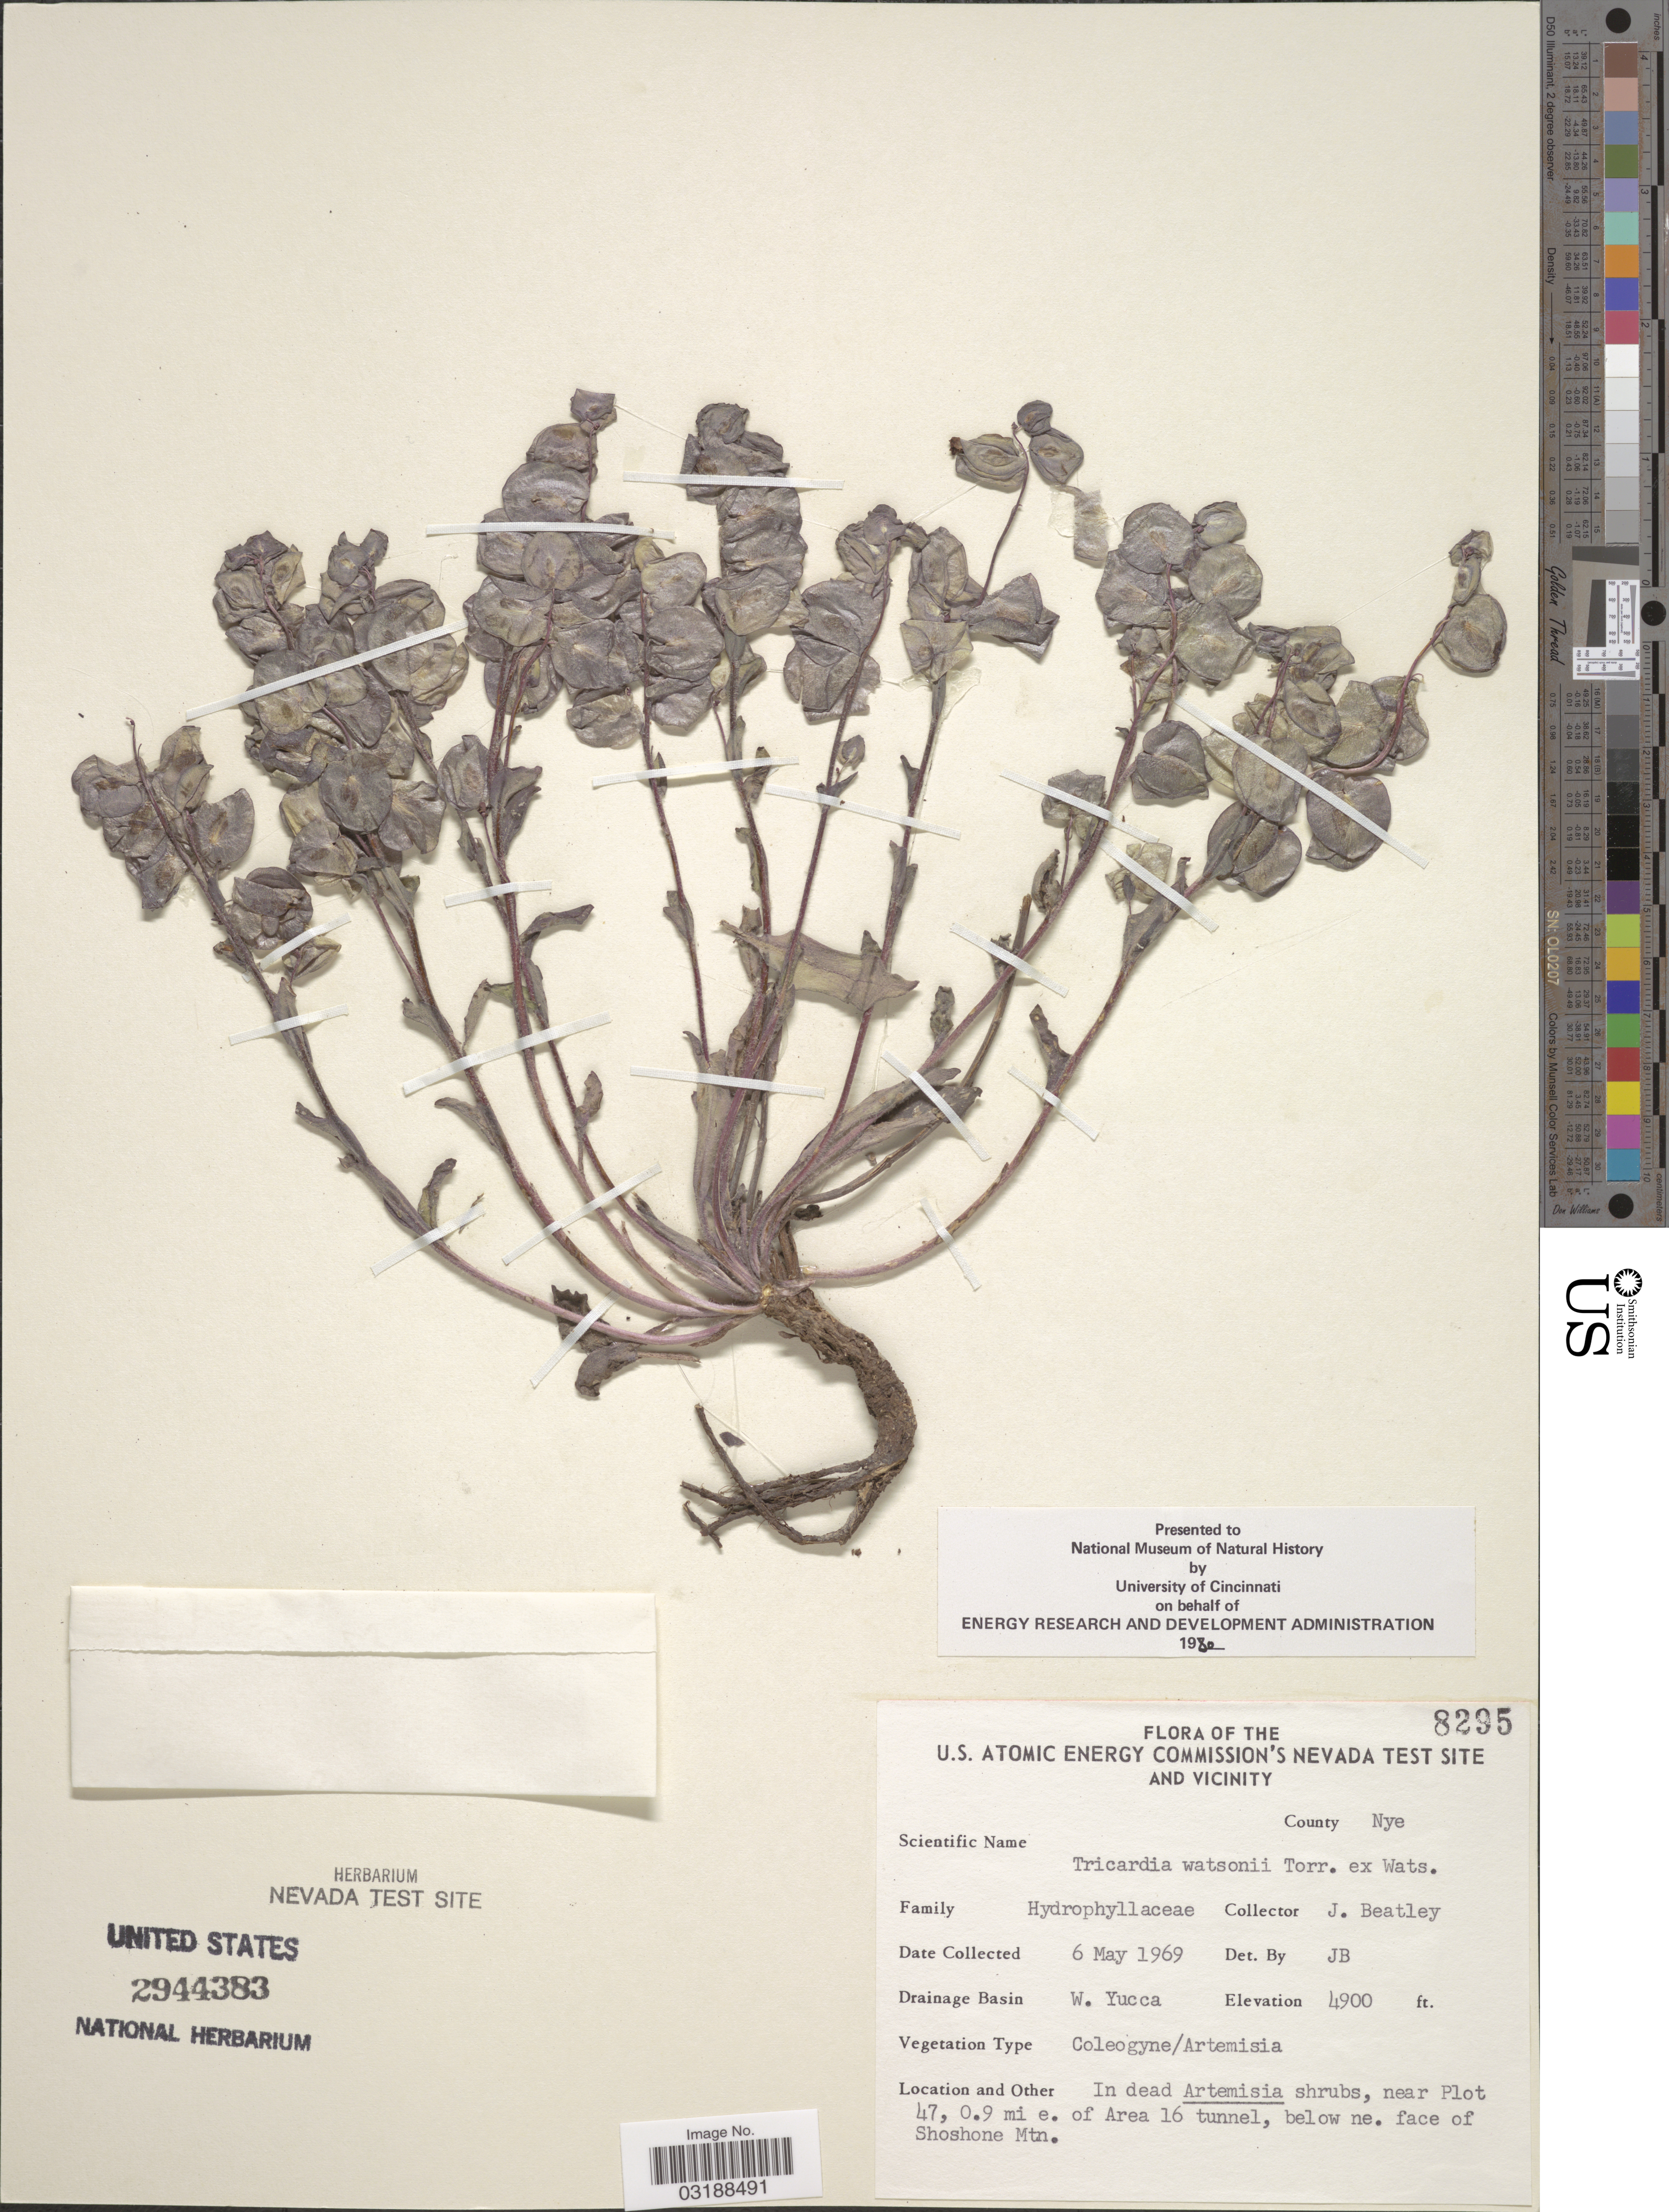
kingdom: Plantae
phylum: Tracheophyta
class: Magnoliopsida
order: Boraginales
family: Hydrophyllaceae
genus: Tricardia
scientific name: Tricardia watsonii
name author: Torr. ex S. Watson in C. King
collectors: J. C. Beatley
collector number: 8295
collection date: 1969-05-06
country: United States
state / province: Nevada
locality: U.S. Atomic Energy Commission's Nevada Test Site and Vicinity, County Nye, Drainage Basin W. Yucca, near Plot 47, 0.9 mi e. of Area 16 tunnel, below ne. face of Shoshone Mtn.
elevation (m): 1494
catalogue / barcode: US 2944383